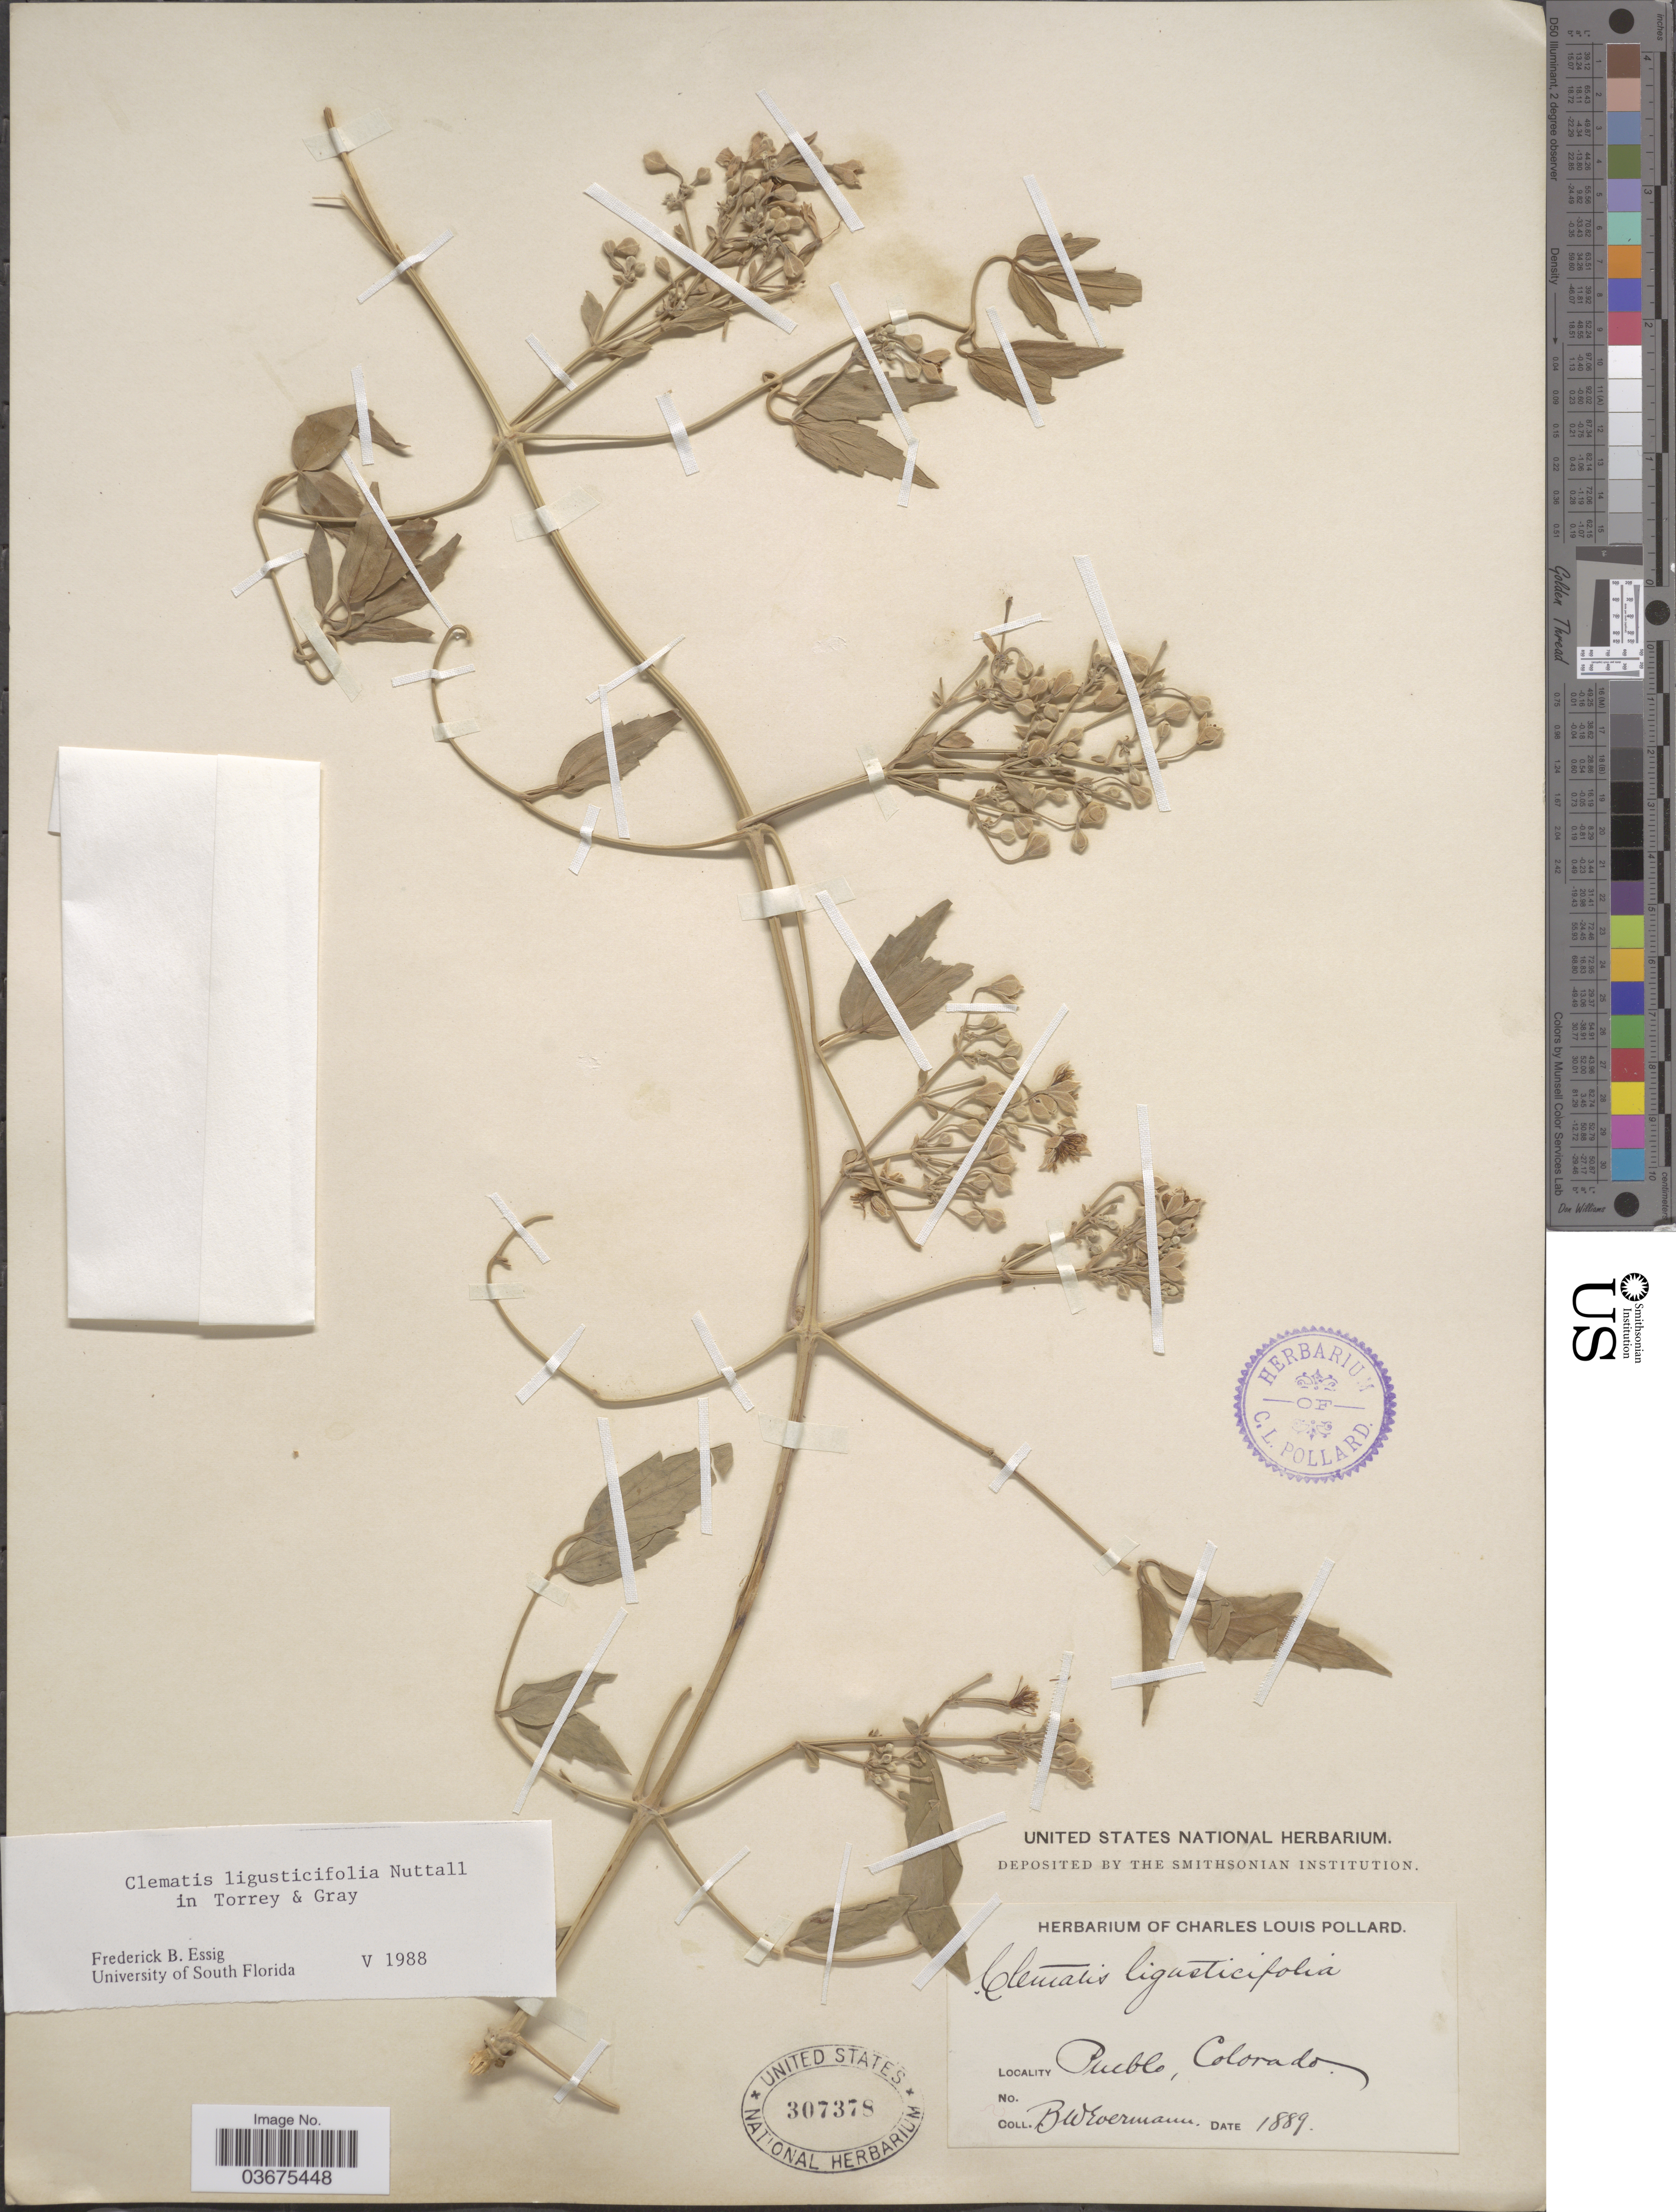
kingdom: Plantae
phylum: Tracheophyta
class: Magnoliopsida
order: Ranunculales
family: Ranunculaceae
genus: Clematis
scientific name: Clematis ligusticifolia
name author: Nutt.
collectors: B. W. Evermann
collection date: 1889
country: United States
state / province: Colorado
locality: Pueblo.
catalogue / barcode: US 307378